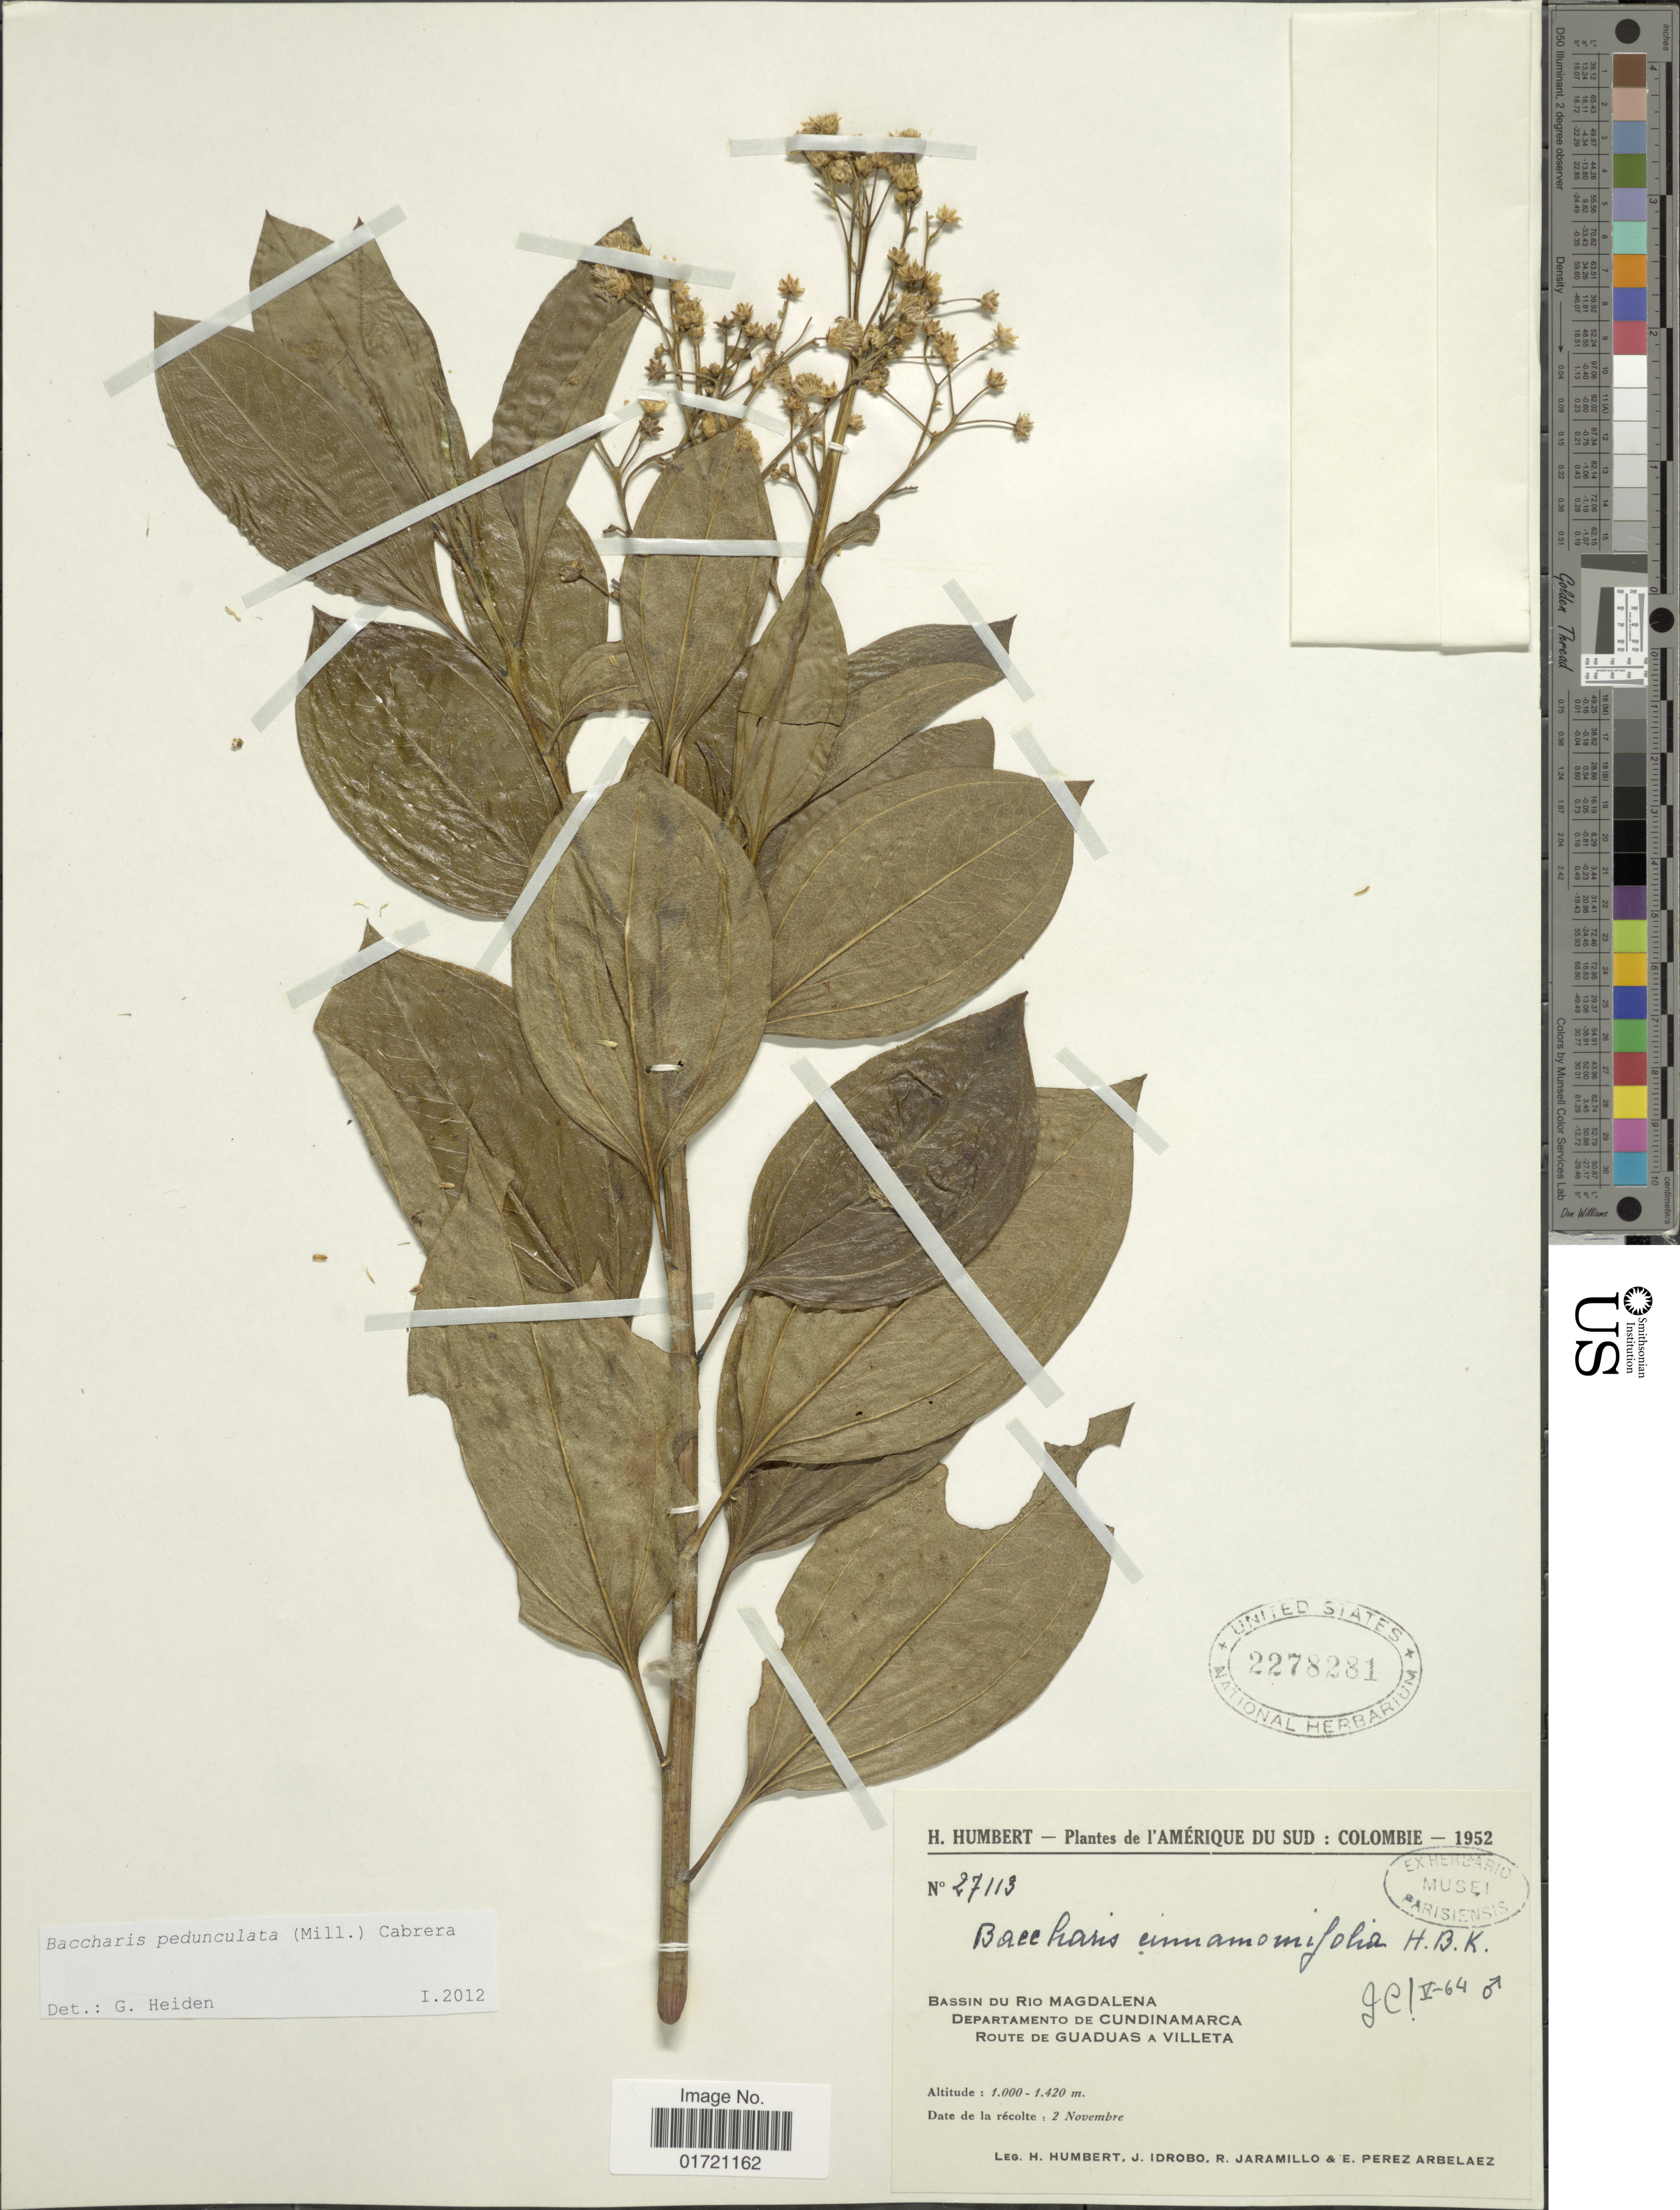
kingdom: Plantae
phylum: Tracheophyta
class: Magnoliopsida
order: Asterales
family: Asteraceae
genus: Baccharis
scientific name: Baccharis pedunculata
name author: (Mill.) Cabrera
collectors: H. Humbert, J. M. Idrobo, R. Jaramillo M. & E. Pérez Arbeláez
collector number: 27113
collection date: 1952-11-02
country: Colombia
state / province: Cundinamarca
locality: Bassin du Rio Magdalena. Departamento de Cundinamarca. Route de Guaduas a Villeta.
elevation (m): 1000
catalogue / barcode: US 2278281